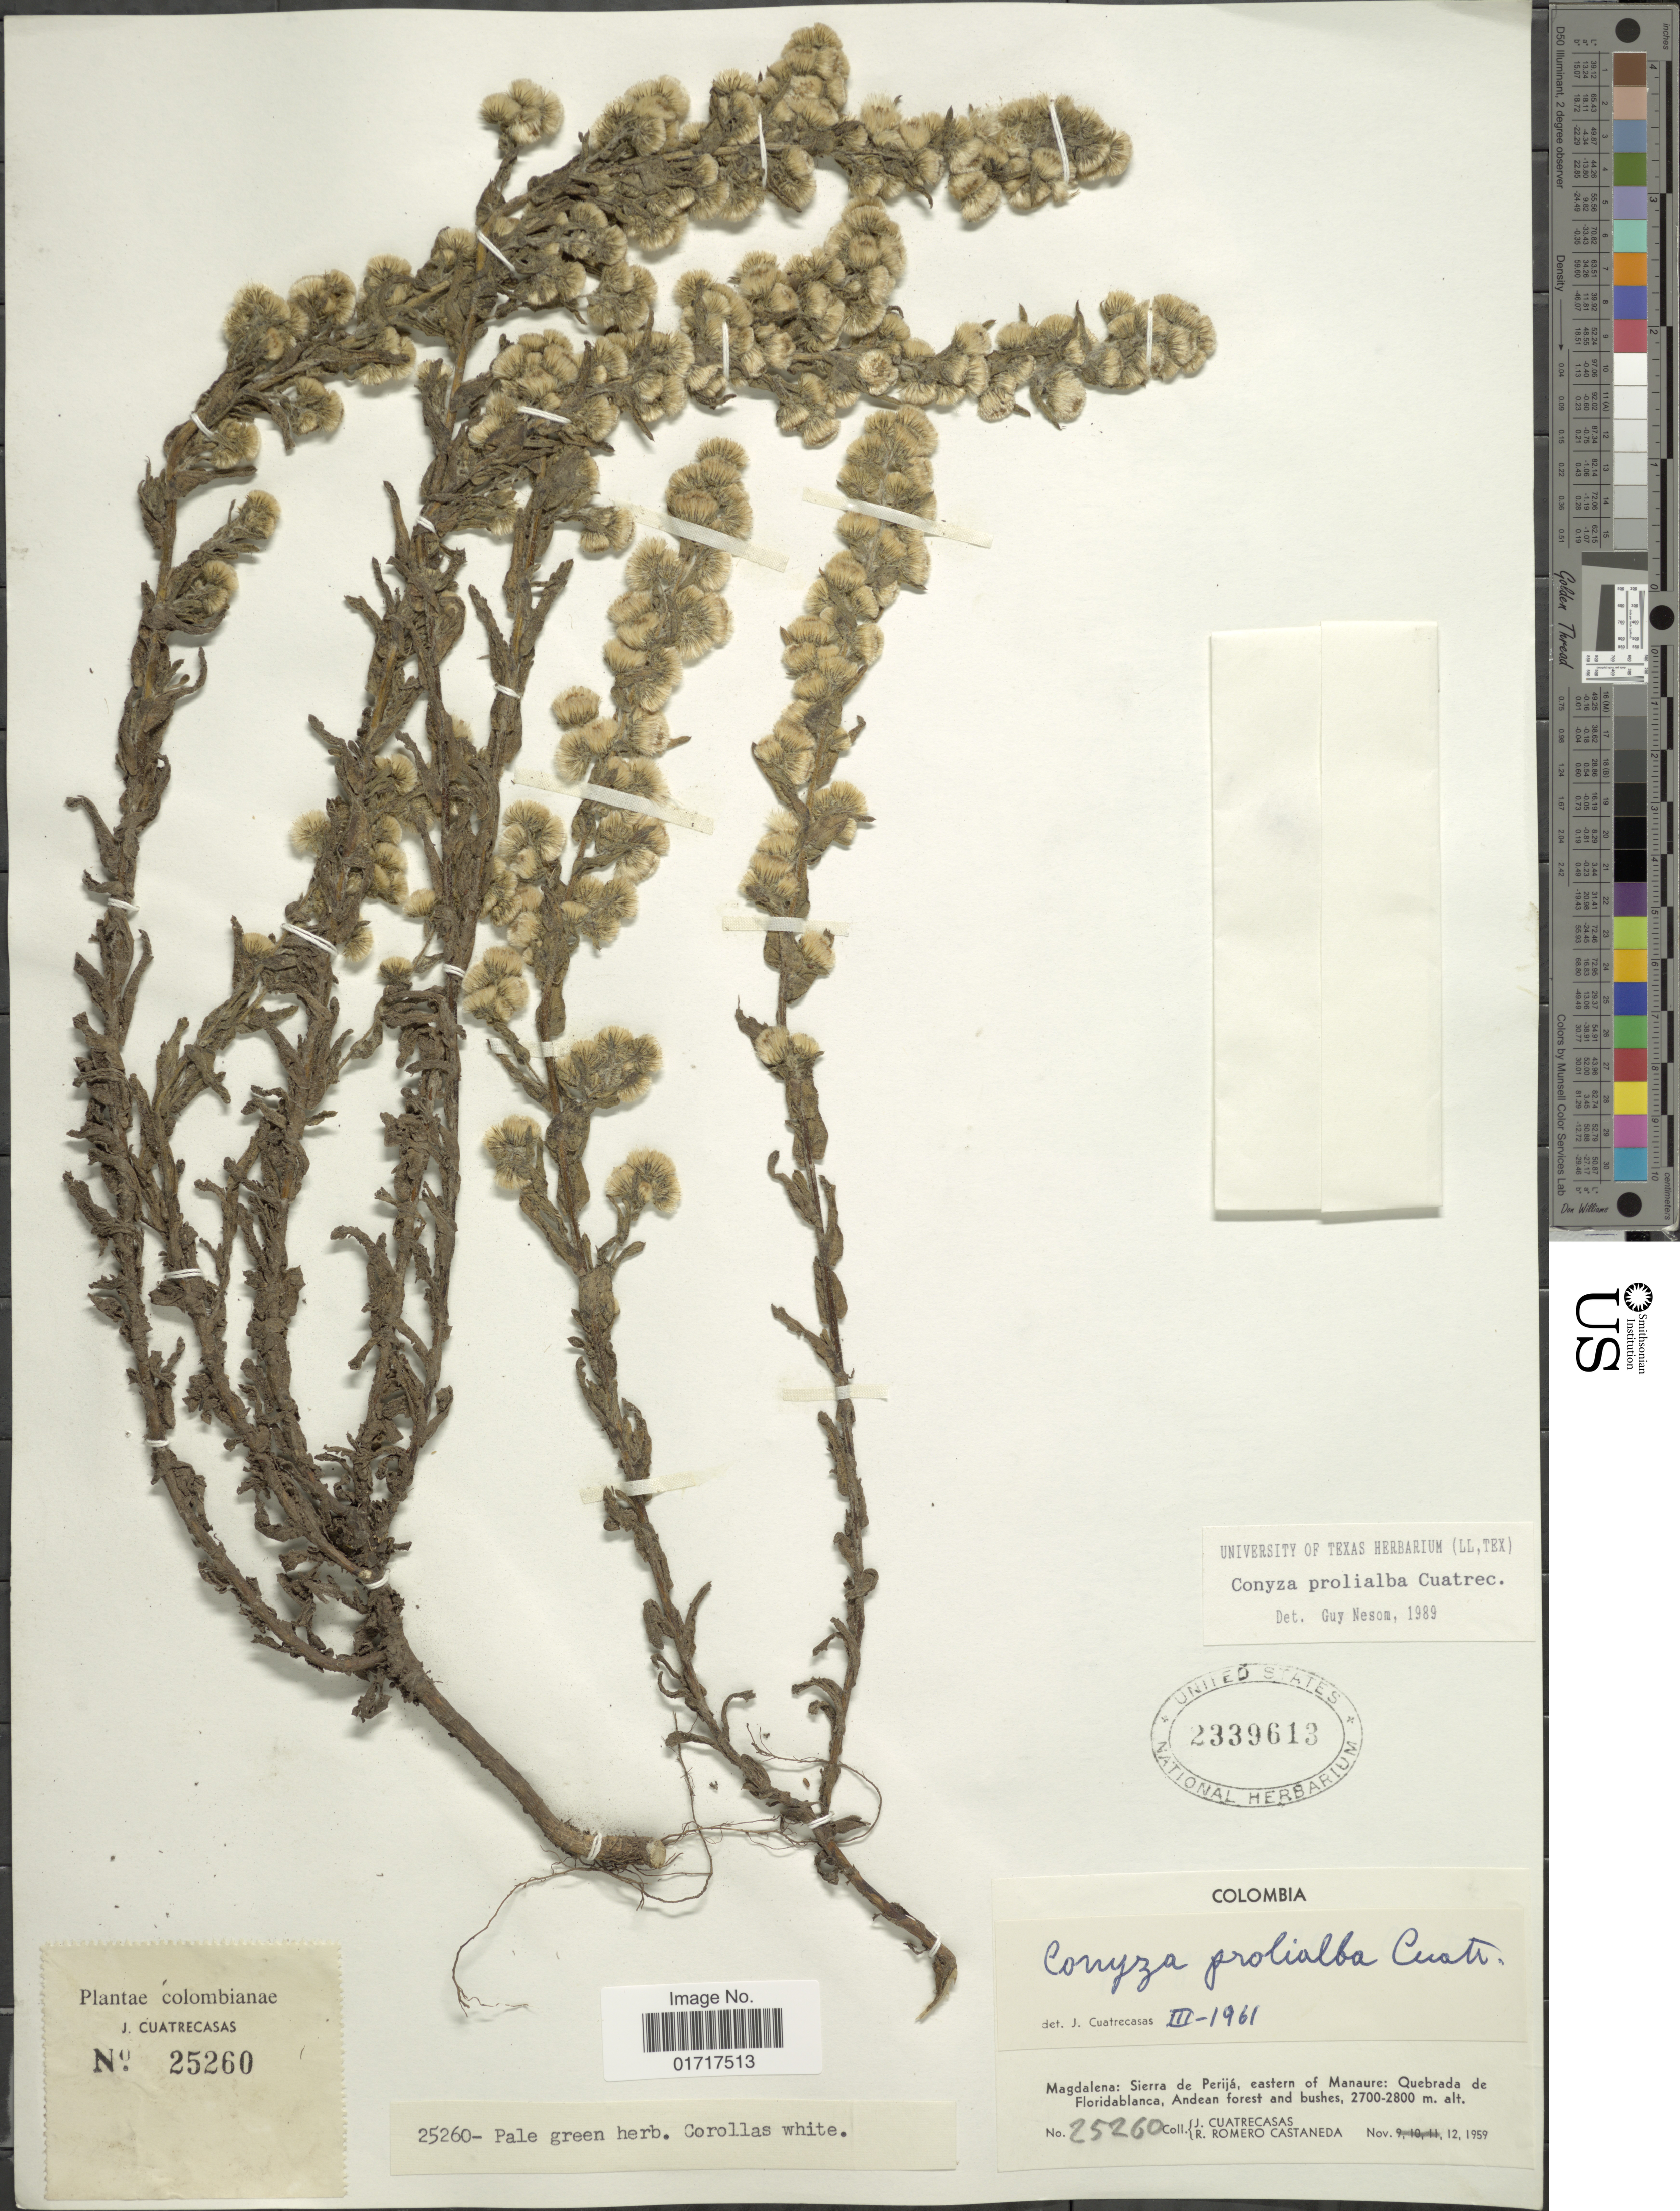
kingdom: Plantae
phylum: Tracheophyta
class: Magnoliopsida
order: Asterales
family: Asteraceae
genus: Conyza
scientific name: Conyza prolialba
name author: Cuatrec.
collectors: J. Cuatrecasas & R. Romero Castañeda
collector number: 25260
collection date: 1959-11-12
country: Colombia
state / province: Magdalena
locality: Magdalena: Sierra de Perija, eastern of Manaure: Quebrada de Floridablanca, Andean forest and bushes.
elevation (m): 2700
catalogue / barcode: US 1339613